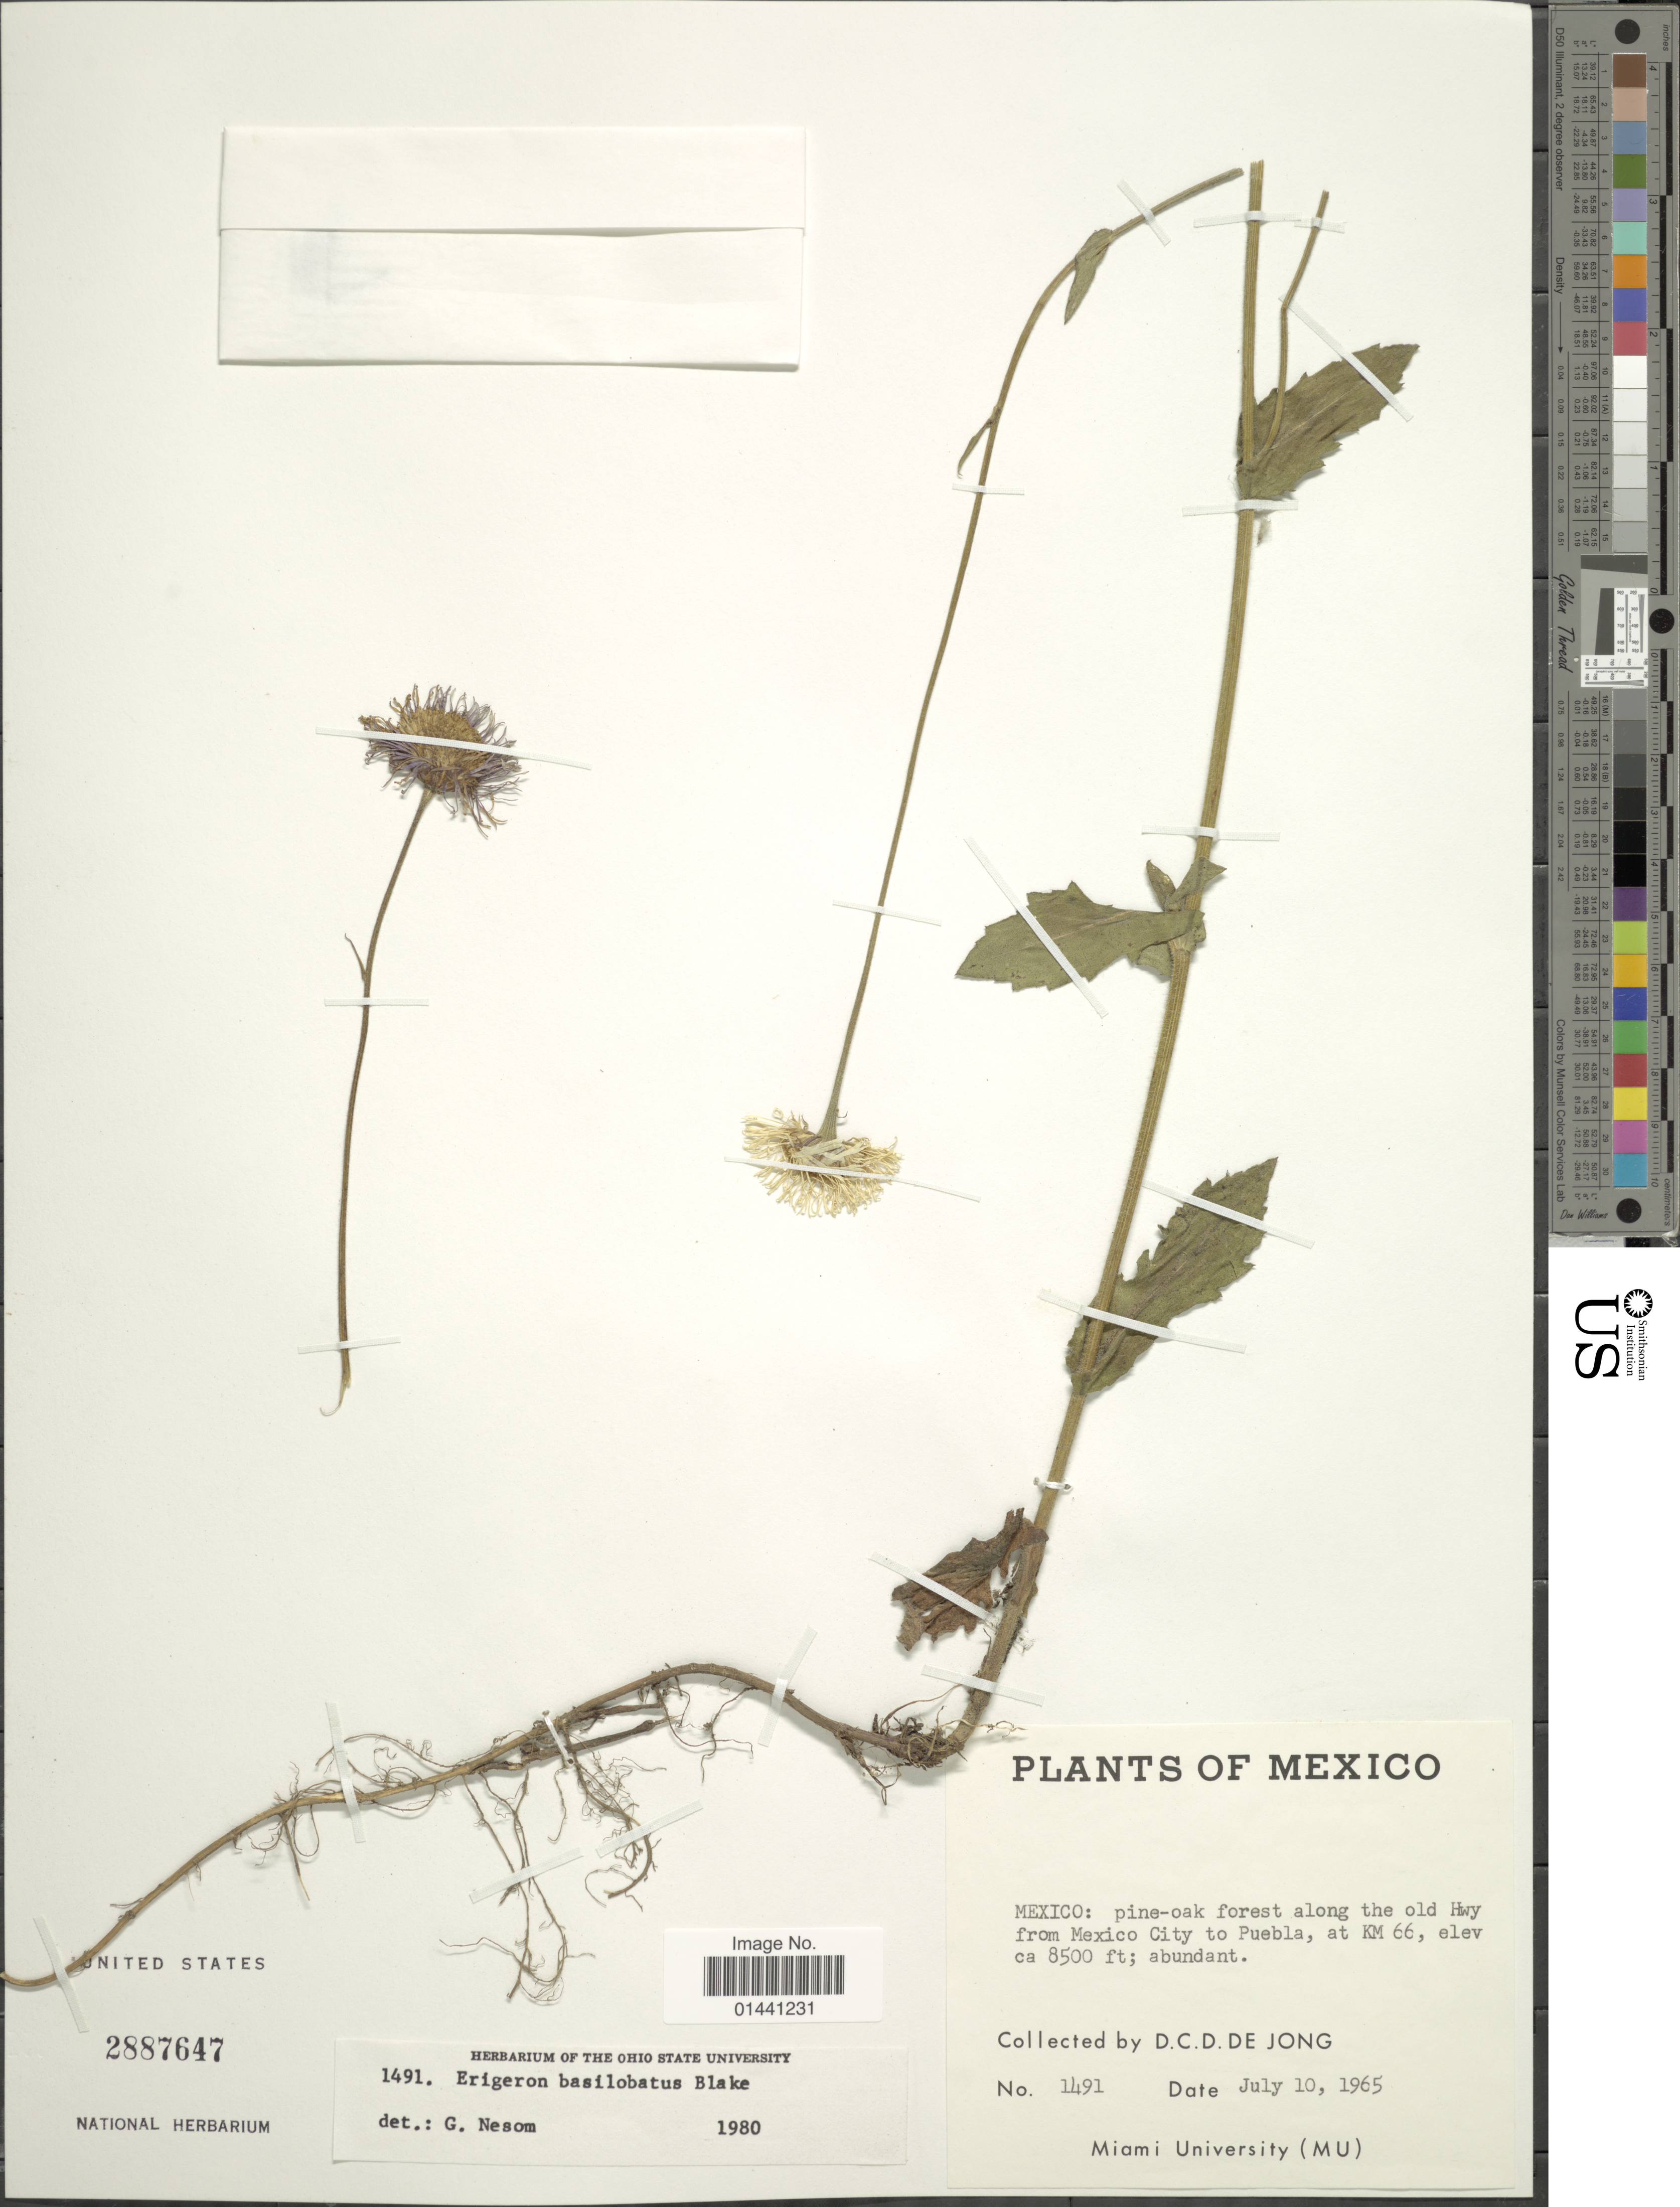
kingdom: Plantae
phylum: Tracheophyta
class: Magnoliopsida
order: Asterales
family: Asteraceae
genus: Erigeron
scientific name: Erigeron basilobatus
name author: S.F. Blake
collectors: D. De Jong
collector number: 1491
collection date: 1965-07-10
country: Mexico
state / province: México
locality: Pine-oak forest along the old Hwy from Mexico City to Puebla, at KM 66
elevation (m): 2591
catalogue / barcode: US 2887647